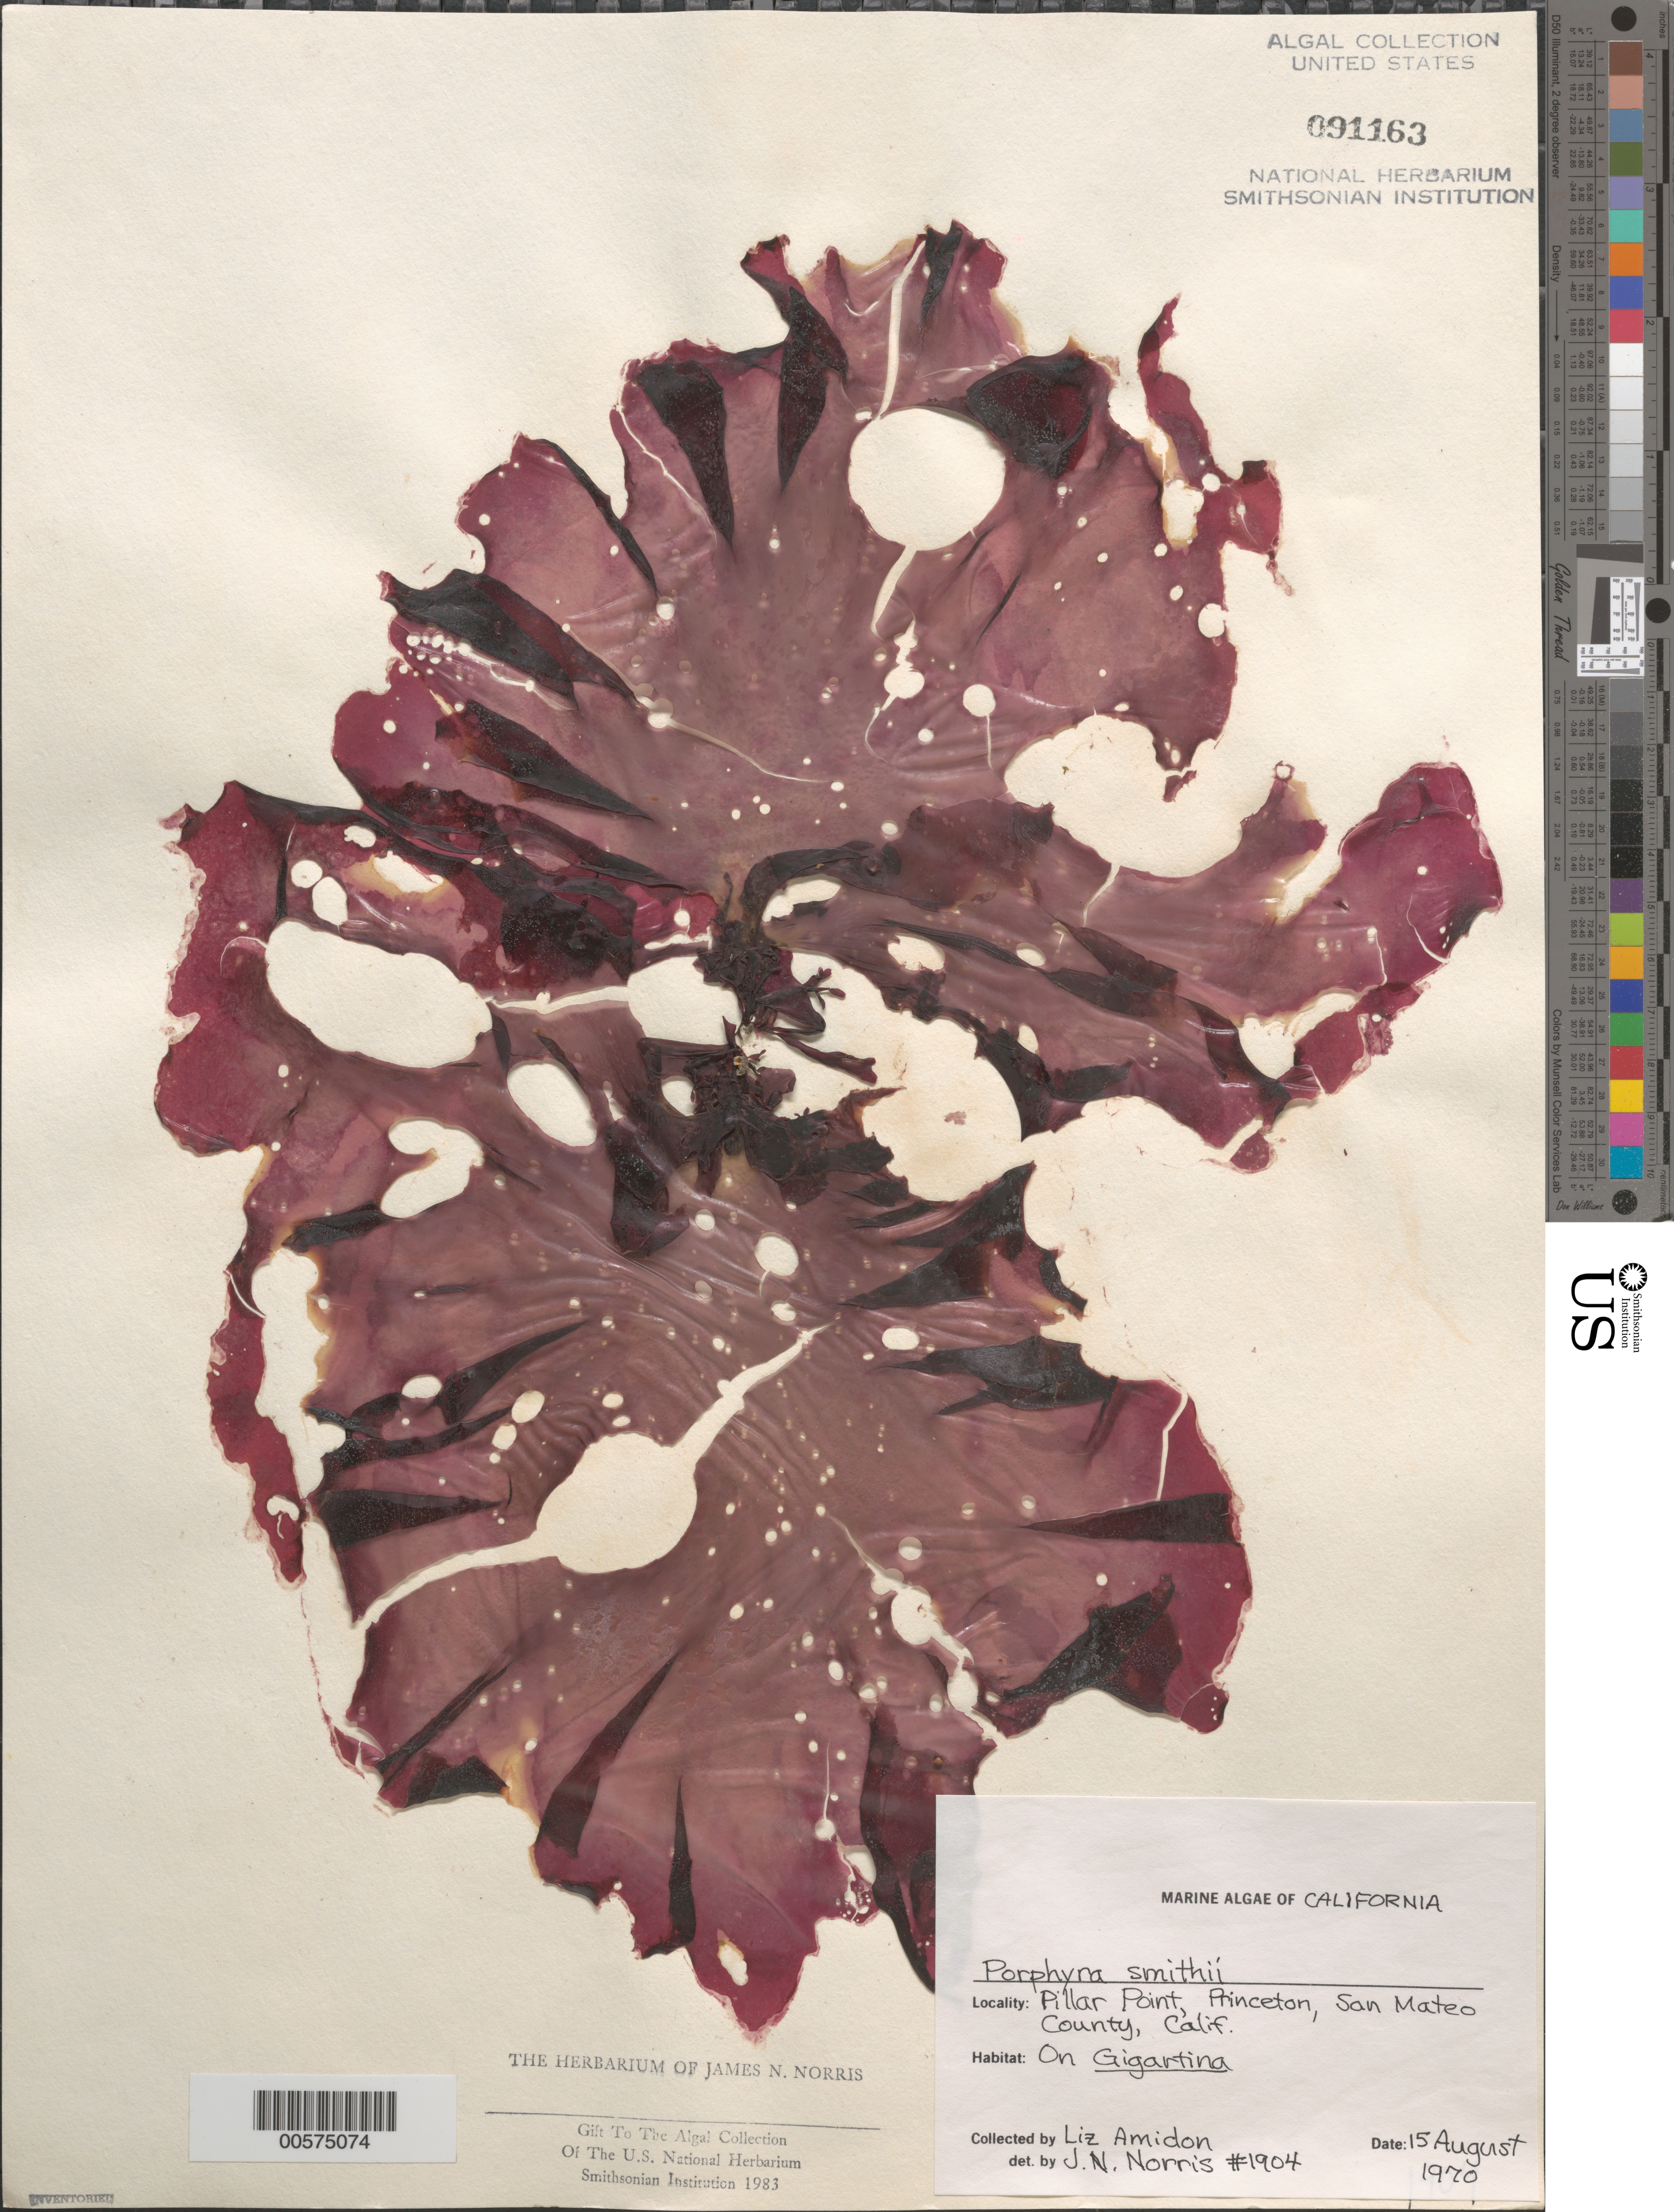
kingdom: Plantae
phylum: Rhodophyta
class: Bangiophyceae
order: Bangiales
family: Bangiaceae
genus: Pyropia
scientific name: Pyropia smithii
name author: (Hollenb. & I.A. Abbott) S.C. Lindstrom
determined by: Algae name updating Project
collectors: E. Amidon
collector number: JN-1904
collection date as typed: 15 Aug 1970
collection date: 1970-08-15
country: United States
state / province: California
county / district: San Mateo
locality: Pillar Point, Princeton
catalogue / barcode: US 91163